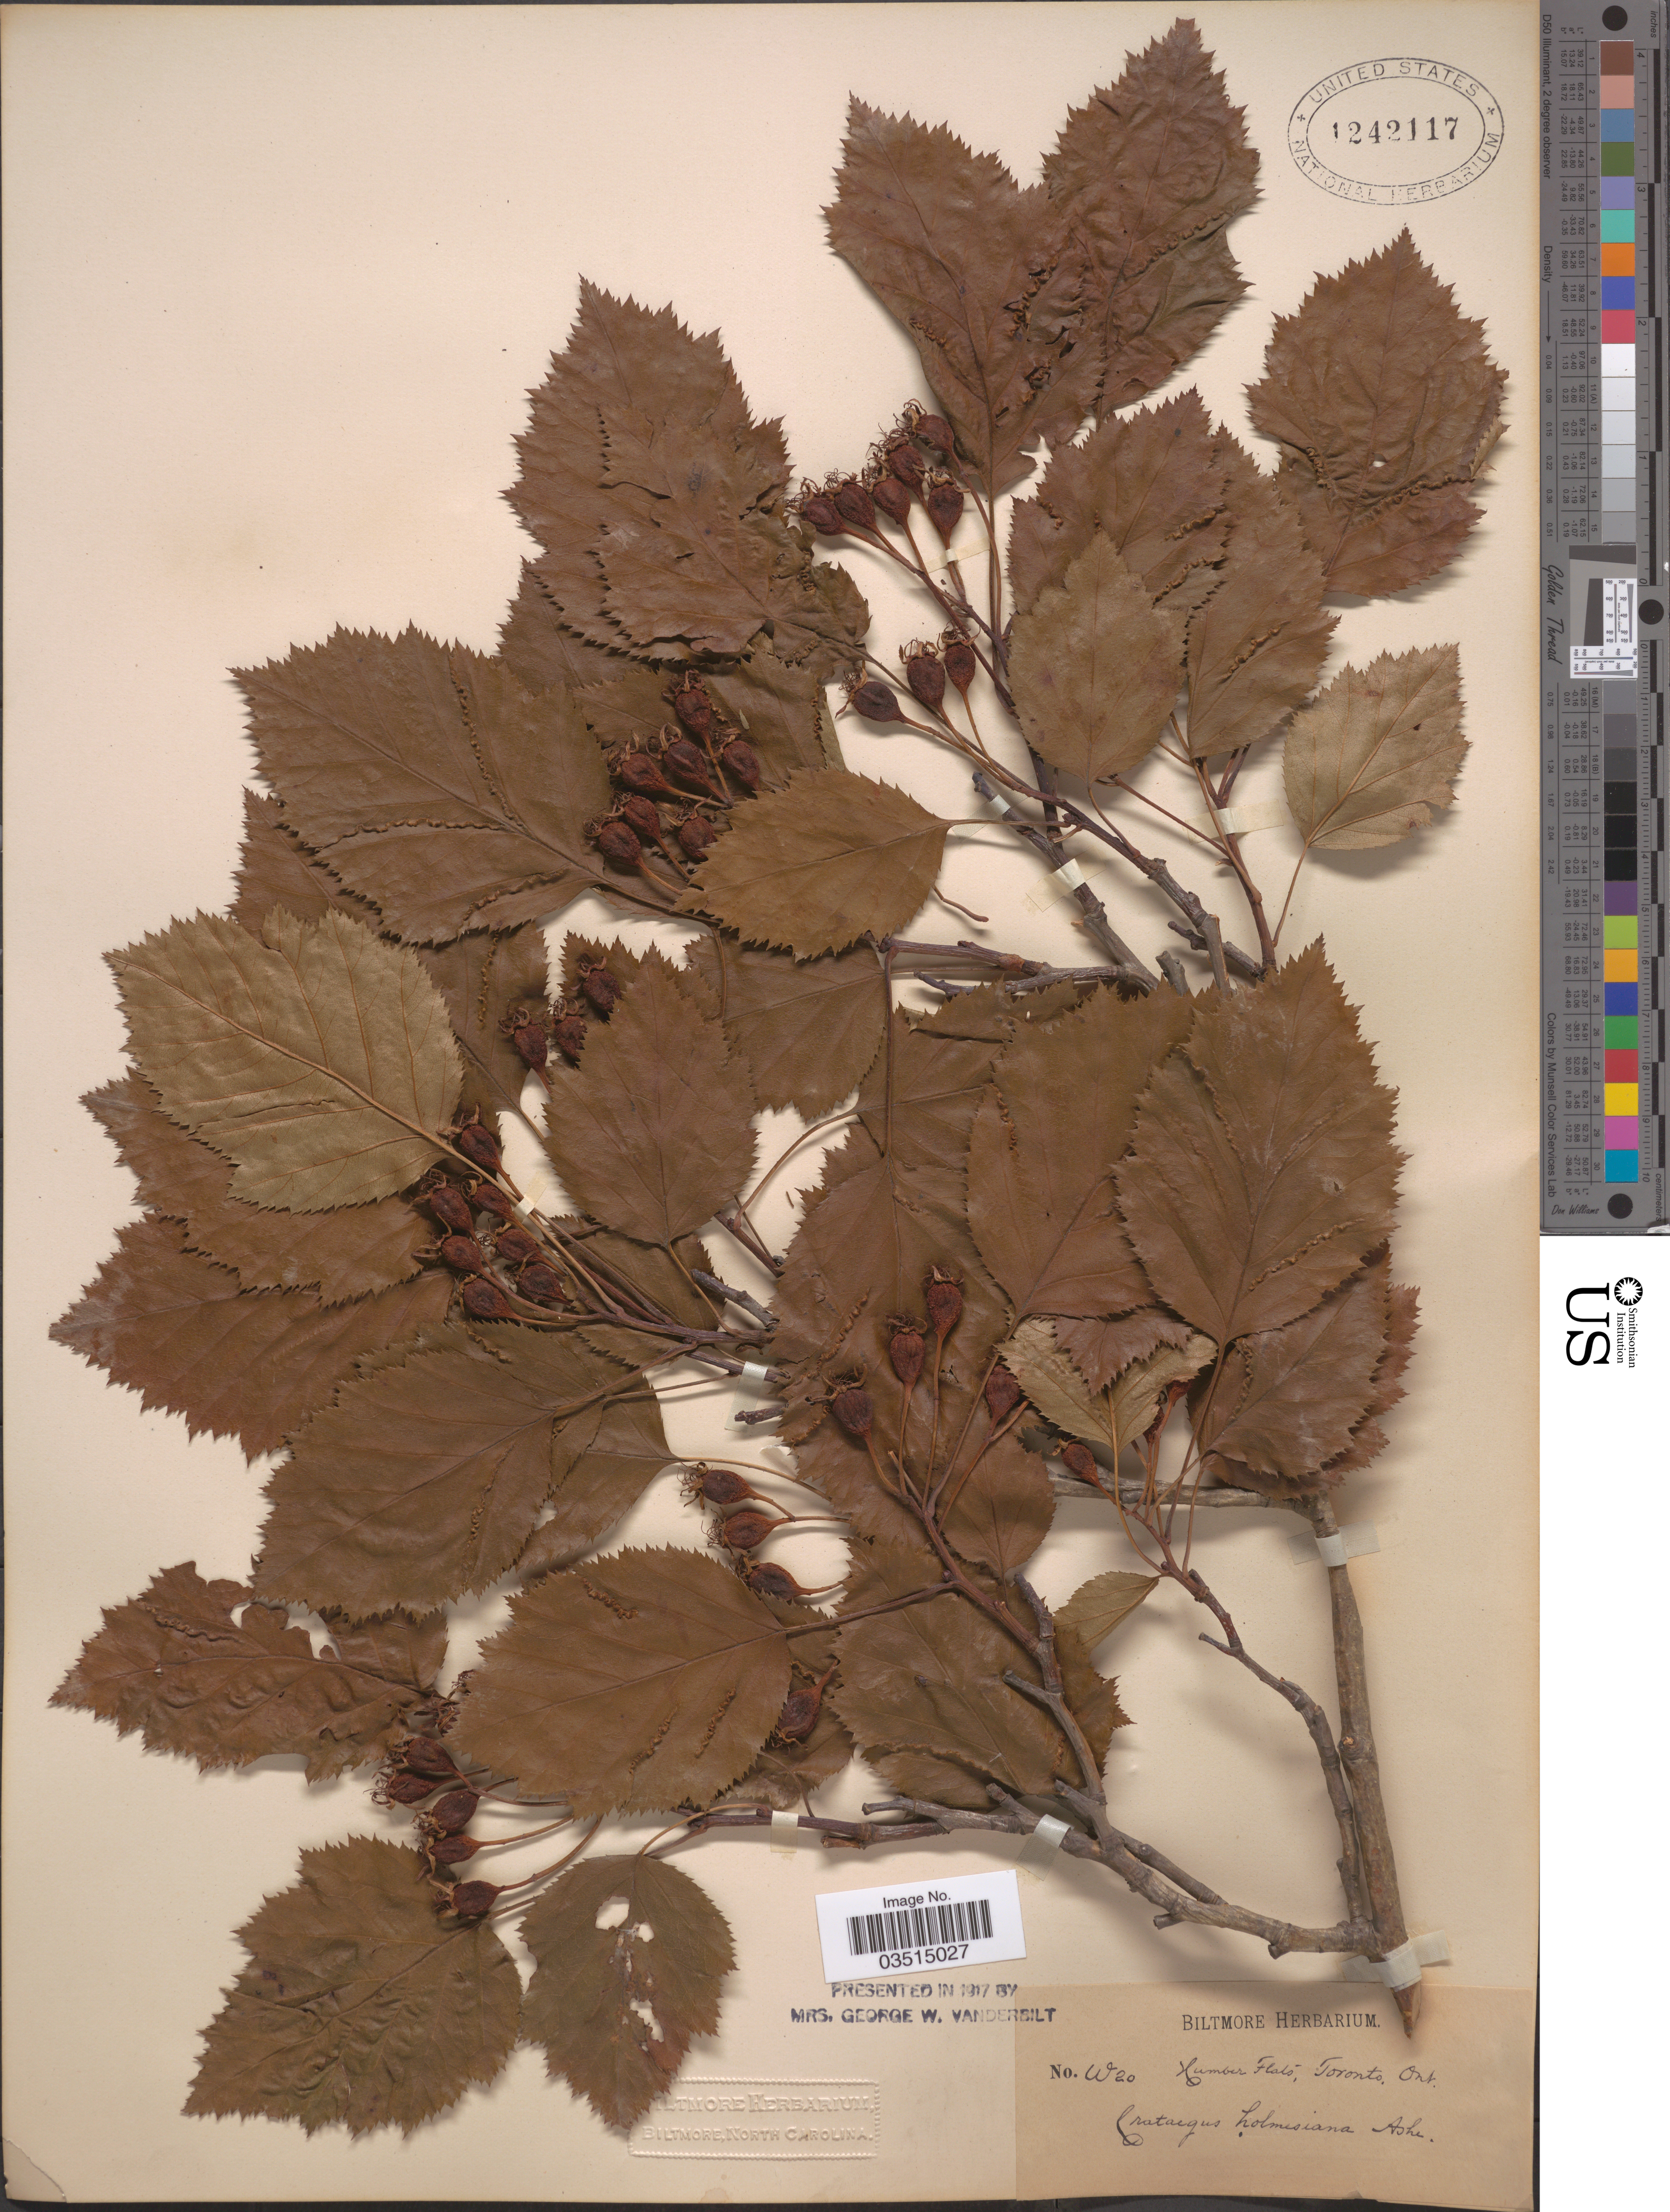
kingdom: Plantae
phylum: Tracheophyta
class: Magnoliopsida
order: Rosales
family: Rosaceae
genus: Crataegus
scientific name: Crataegus holmesiana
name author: Ashe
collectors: ex herb. Biltmore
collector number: W20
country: Canada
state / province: Ontario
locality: Humber Flats, Toronto.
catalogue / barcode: US 1242117